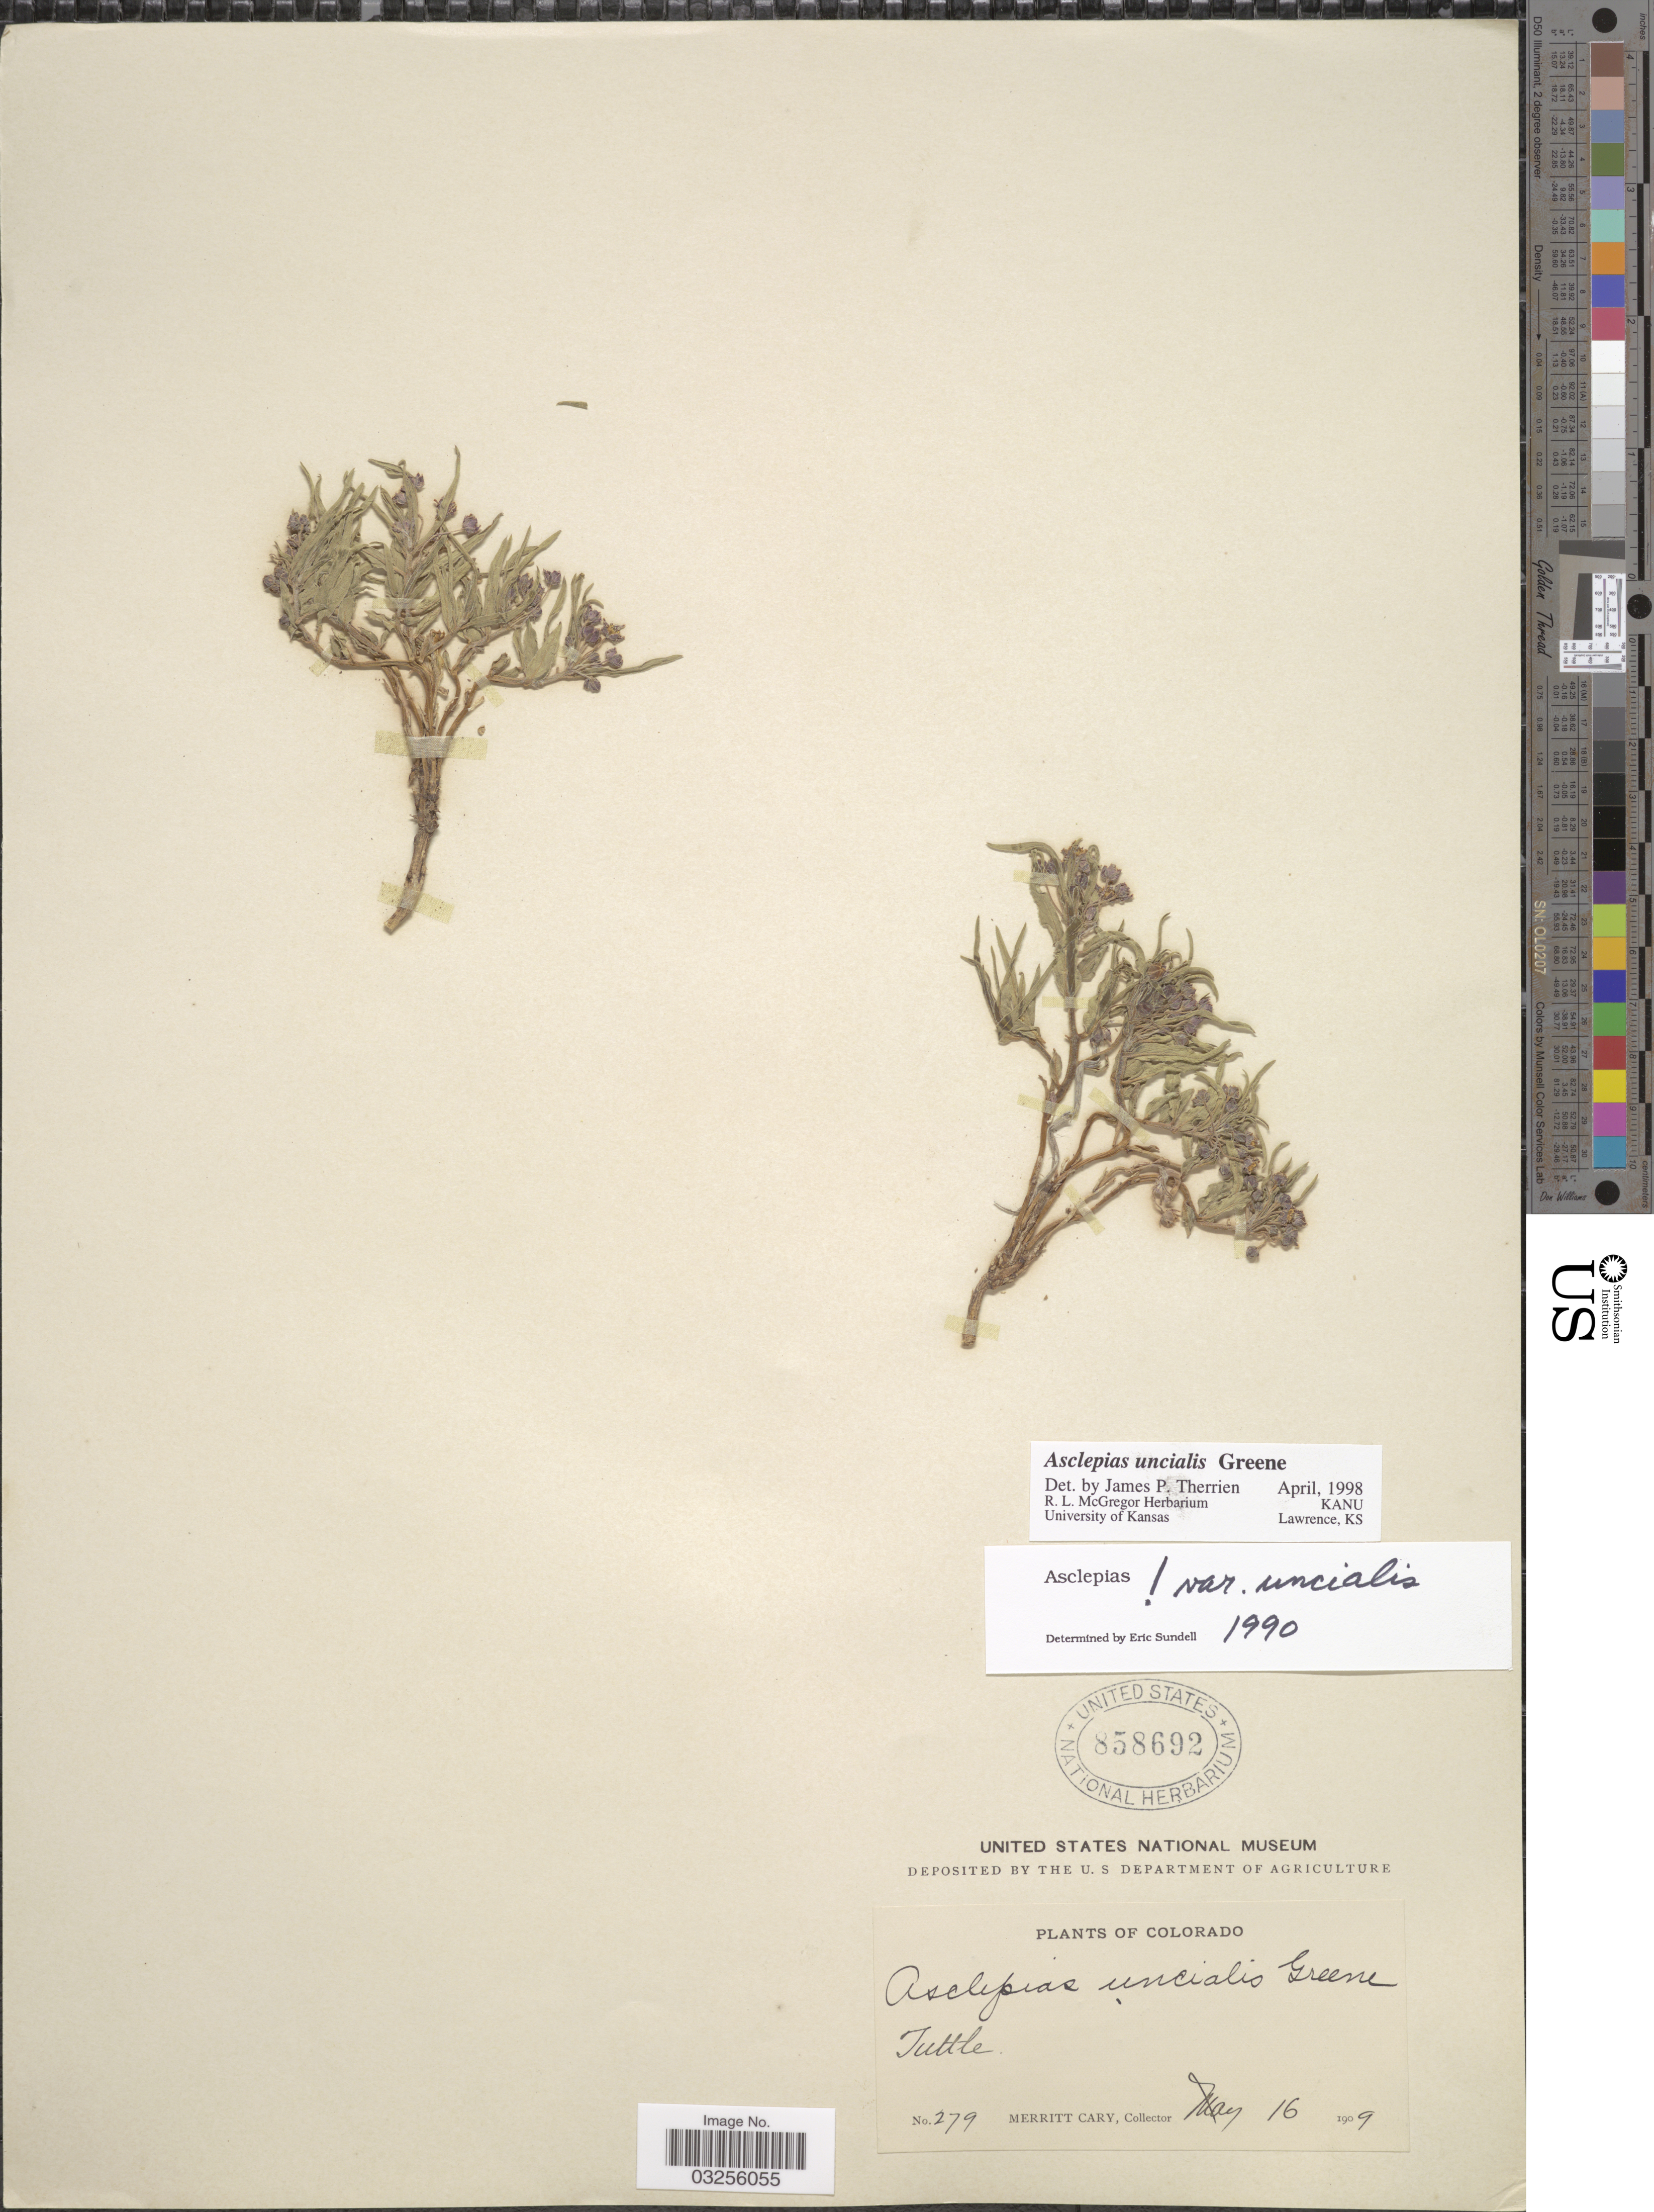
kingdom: Plantae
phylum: Tracheophyta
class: Magnoliopsida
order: Gentianales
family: Apocynaceae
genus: Asclepias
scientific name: Asclepias uncialis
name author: Greene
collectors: M. Cary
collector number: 279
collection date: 1909-05-16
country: United States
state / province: Colorado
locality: Tuttle.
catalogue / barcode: US 858692